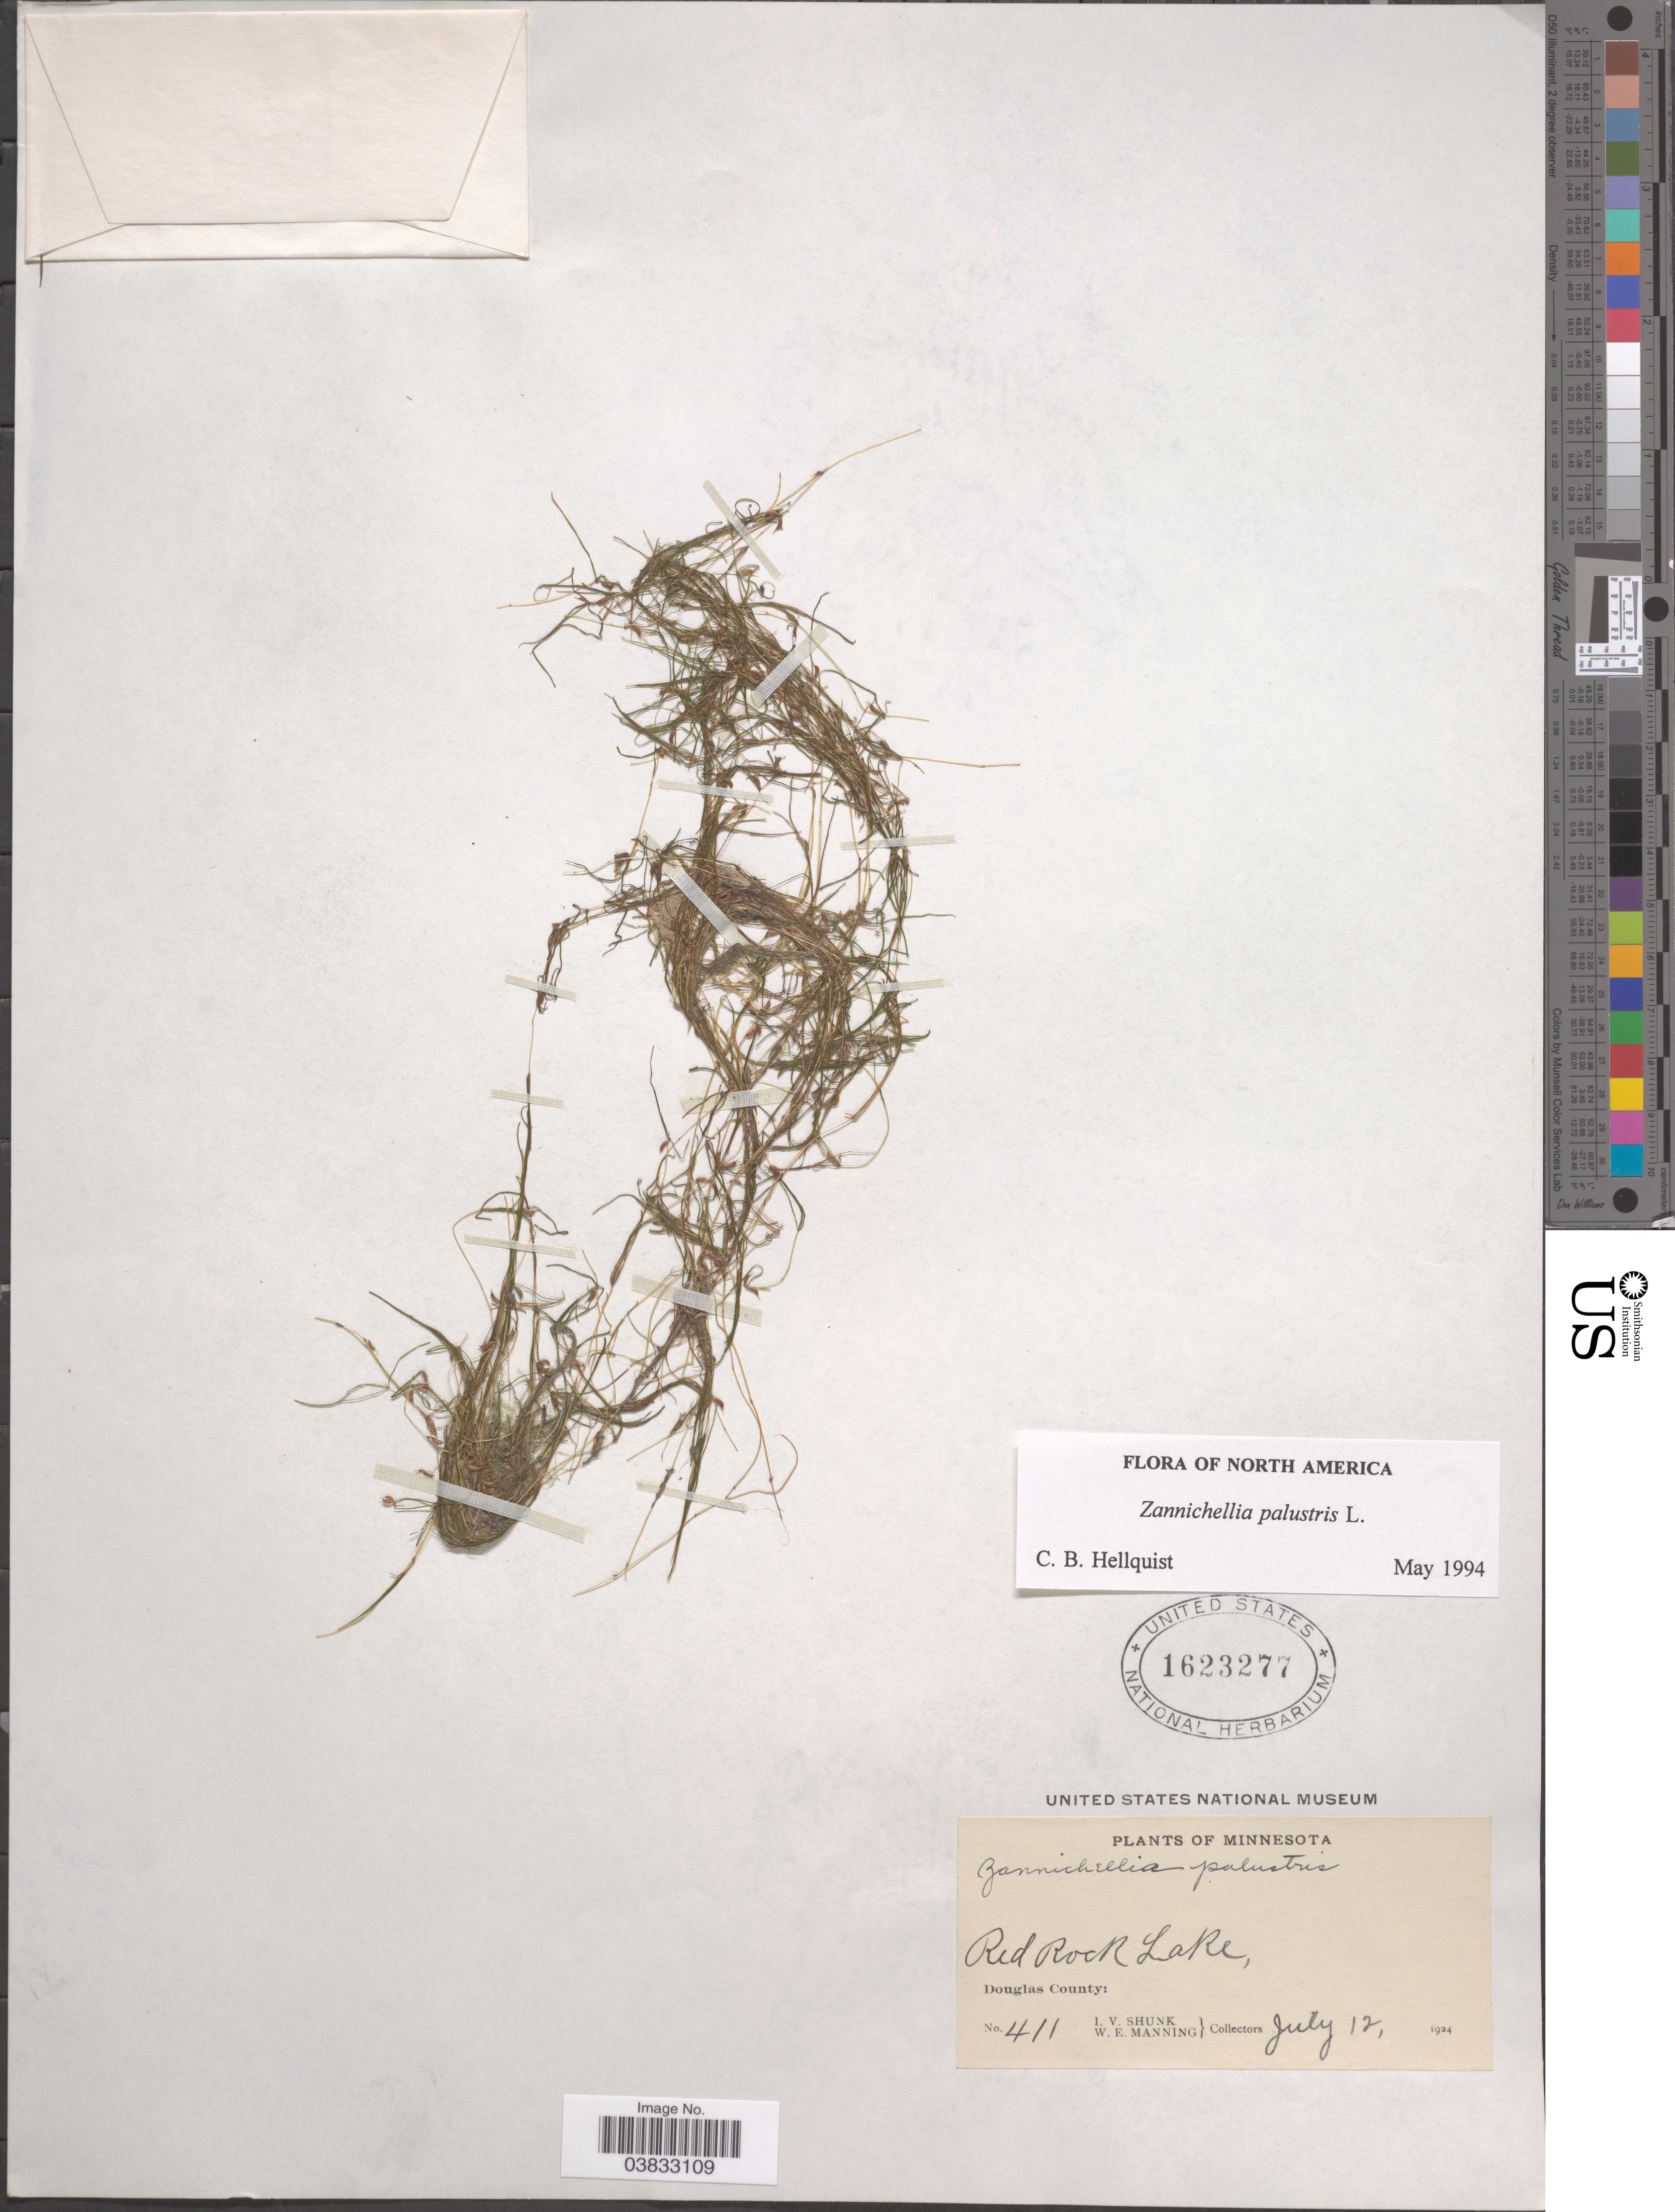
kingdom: Plantae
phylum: Tracheophyta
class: Liliopsida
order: Alismatales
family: Potamogetonaceae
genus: Zannichellia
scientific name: Zannichellia palustris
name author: L.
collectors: I. Shunk & W. Manning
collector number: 411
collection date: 1924-07-12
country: United States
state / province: Minnesota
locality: Red Rock Lake, Douglas County.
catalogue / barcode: US 1623277